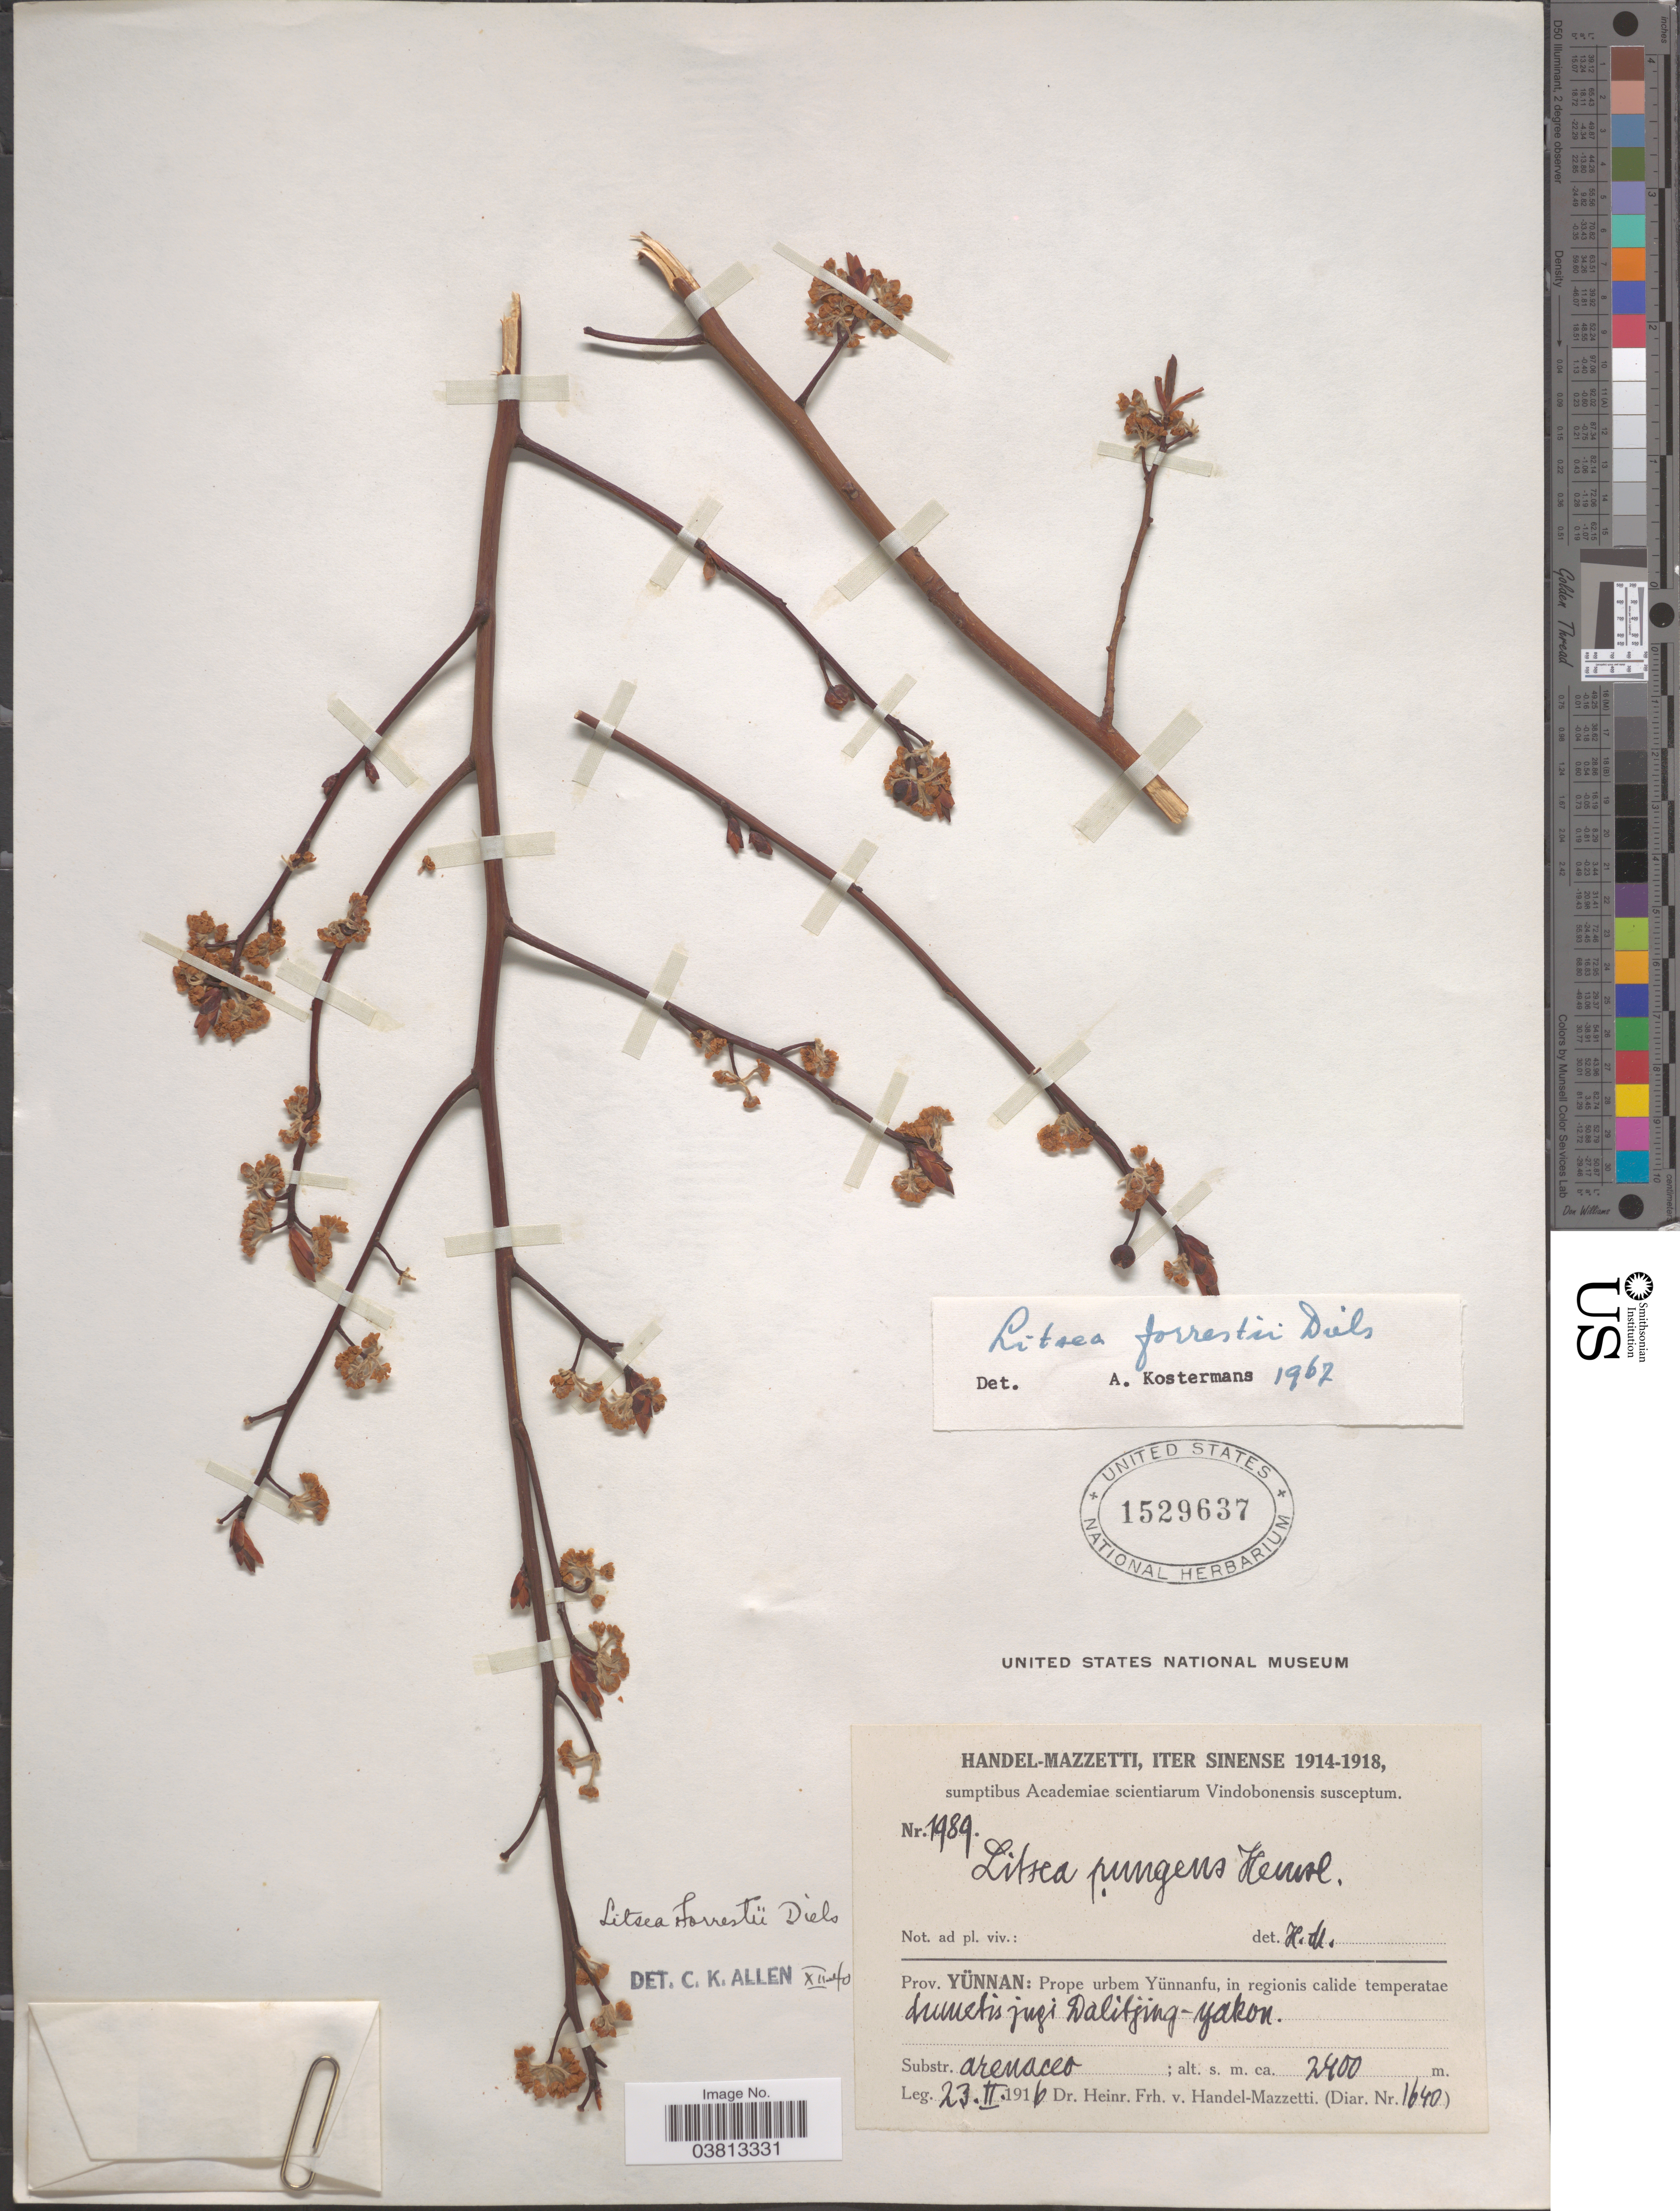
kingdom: Plantae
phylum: Tracheophyta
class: Magnoliopsida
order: Laurales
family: Lauraceae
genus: Litsea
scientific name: Litsea forrestii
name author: Diels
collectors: H. Handel-Mazzetti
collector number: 1989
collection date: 1916-02-23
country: China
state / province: Yunnan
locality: Prov. Yünnan: Prope urbem Yünnanfu, in regionis calide temperatae dumetis jugi Dalitjing-Yakon.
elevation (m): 2400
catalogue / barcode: US 1529637